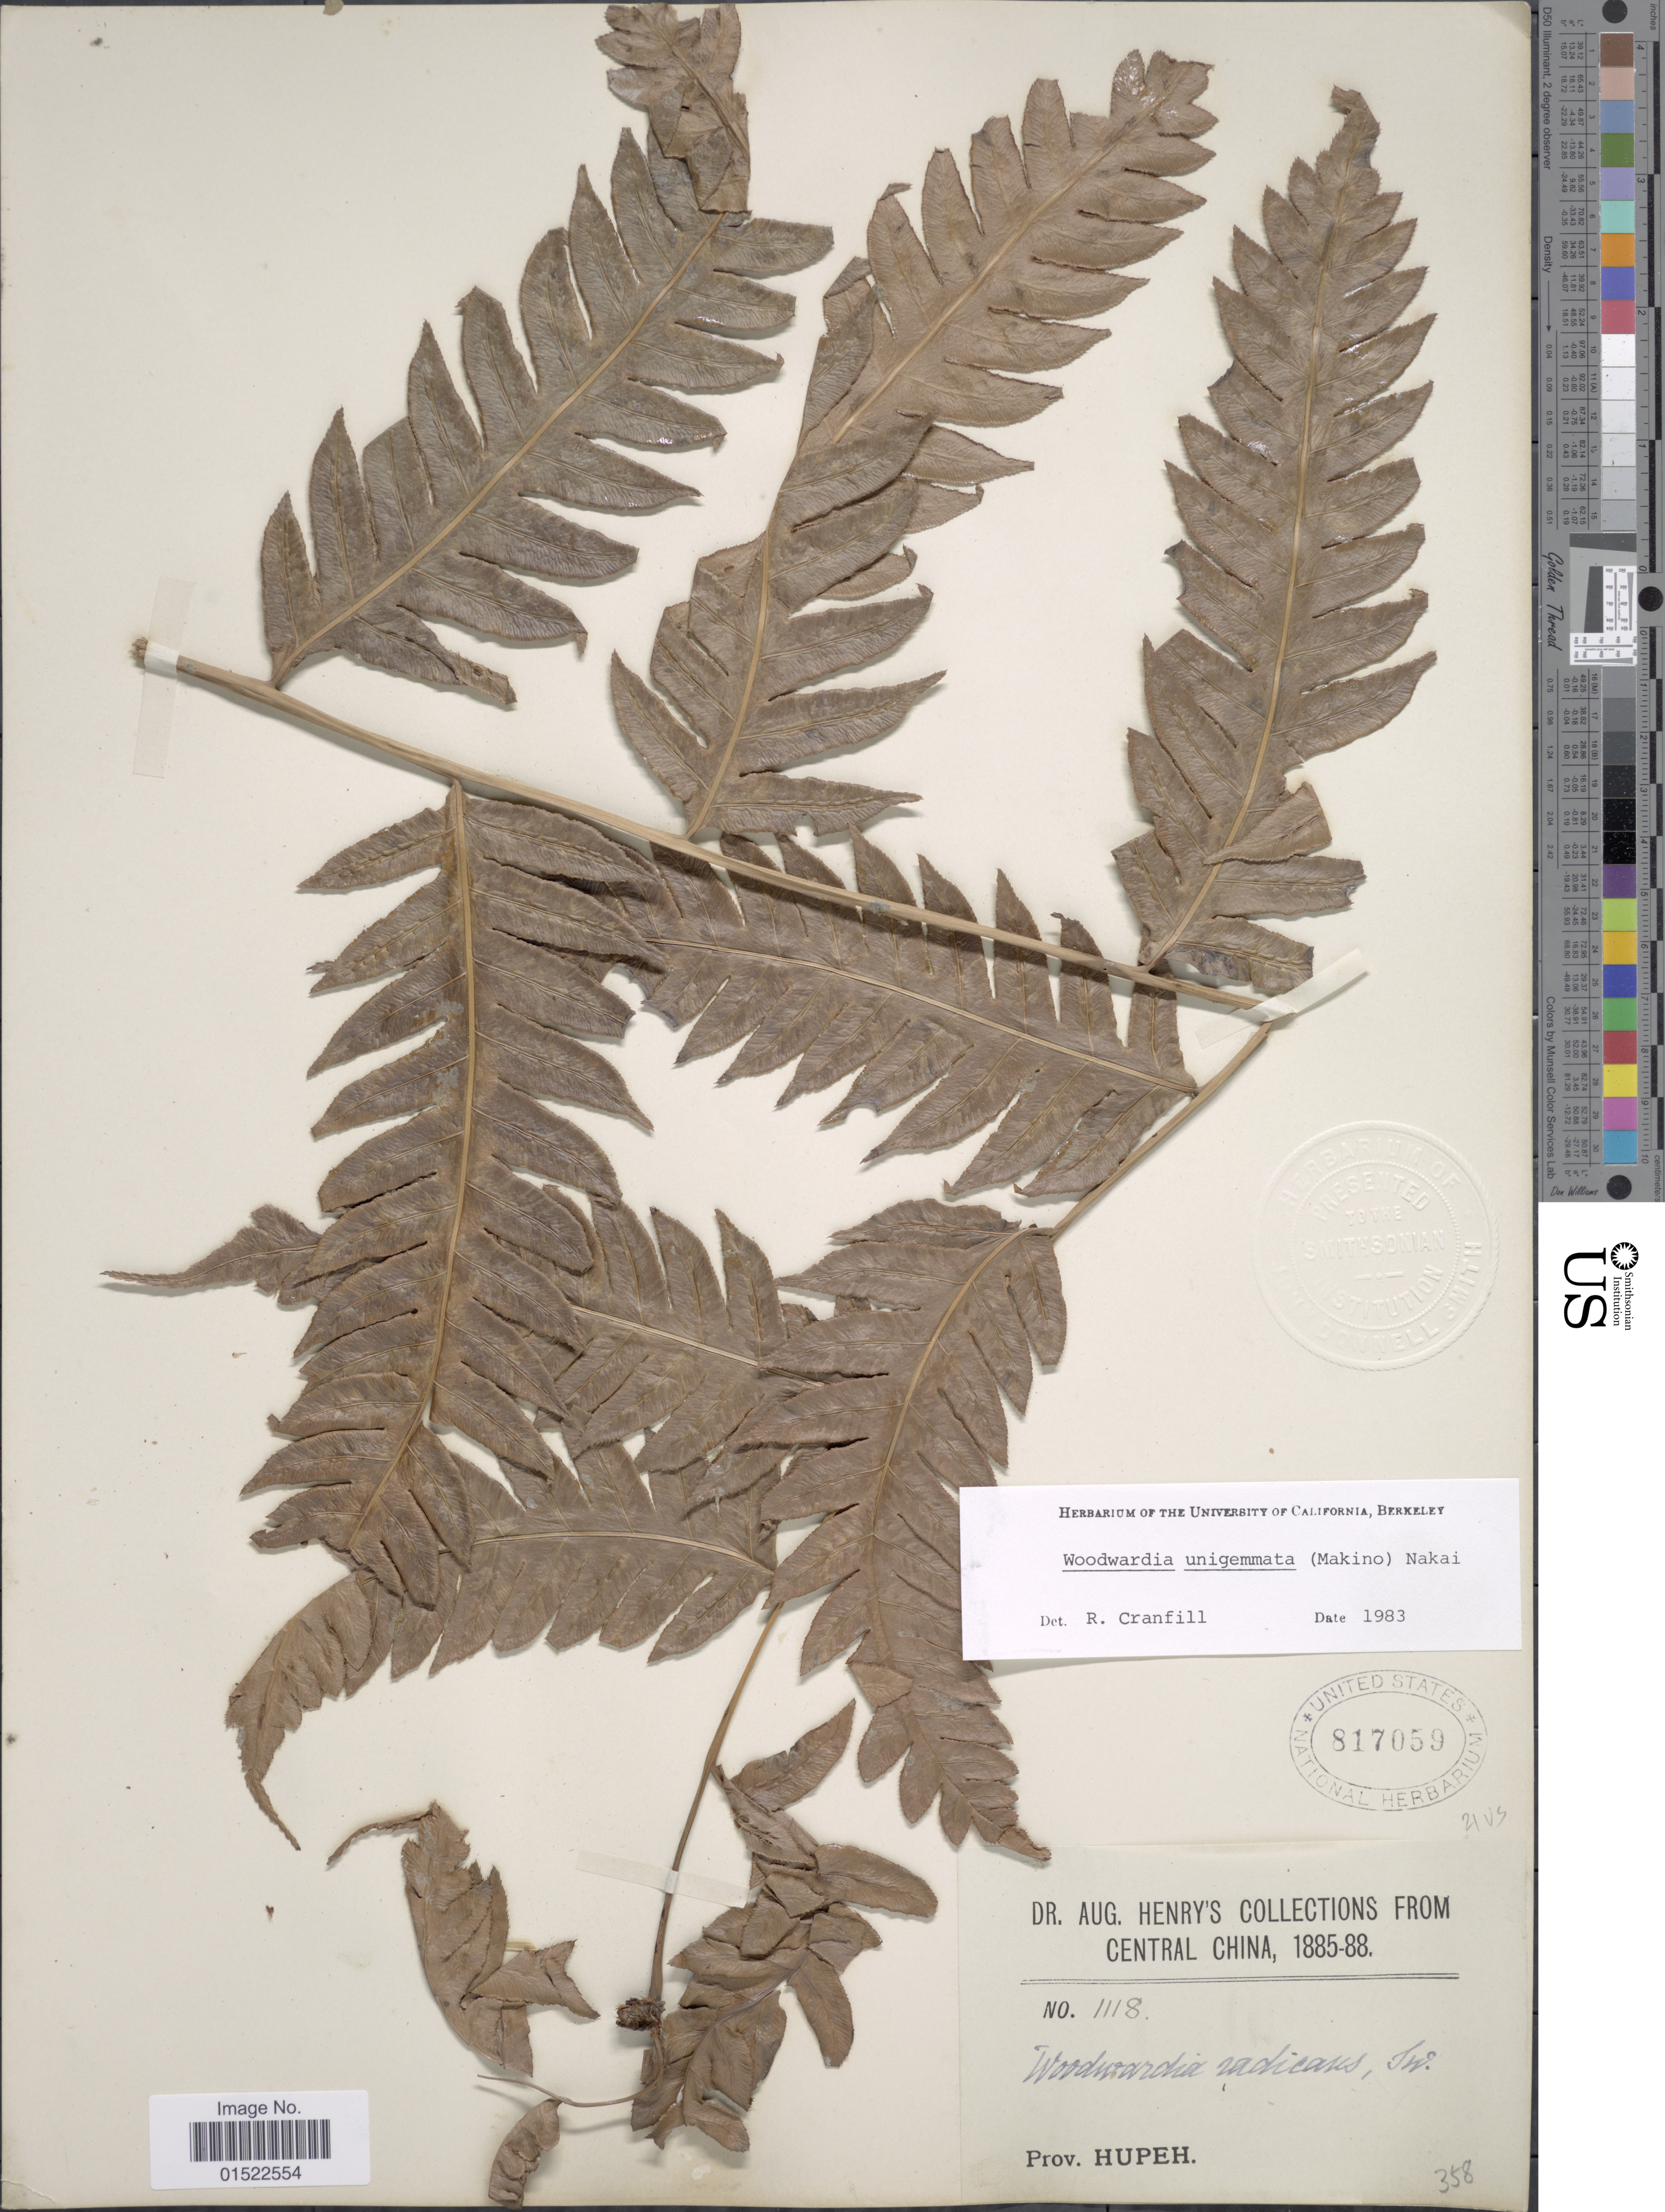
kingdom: Plantae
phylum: Tracheophyta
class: Polypodiopsida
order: Polypodiales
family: Blechnaceae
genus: Woodwardia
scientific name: Woodwardia unigemmata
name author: (Makino) Nakai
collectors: A. Henry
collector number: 1118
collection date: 1885/1888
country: China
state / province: Hubei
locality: Prov. Hupeh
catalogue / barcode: US 817059